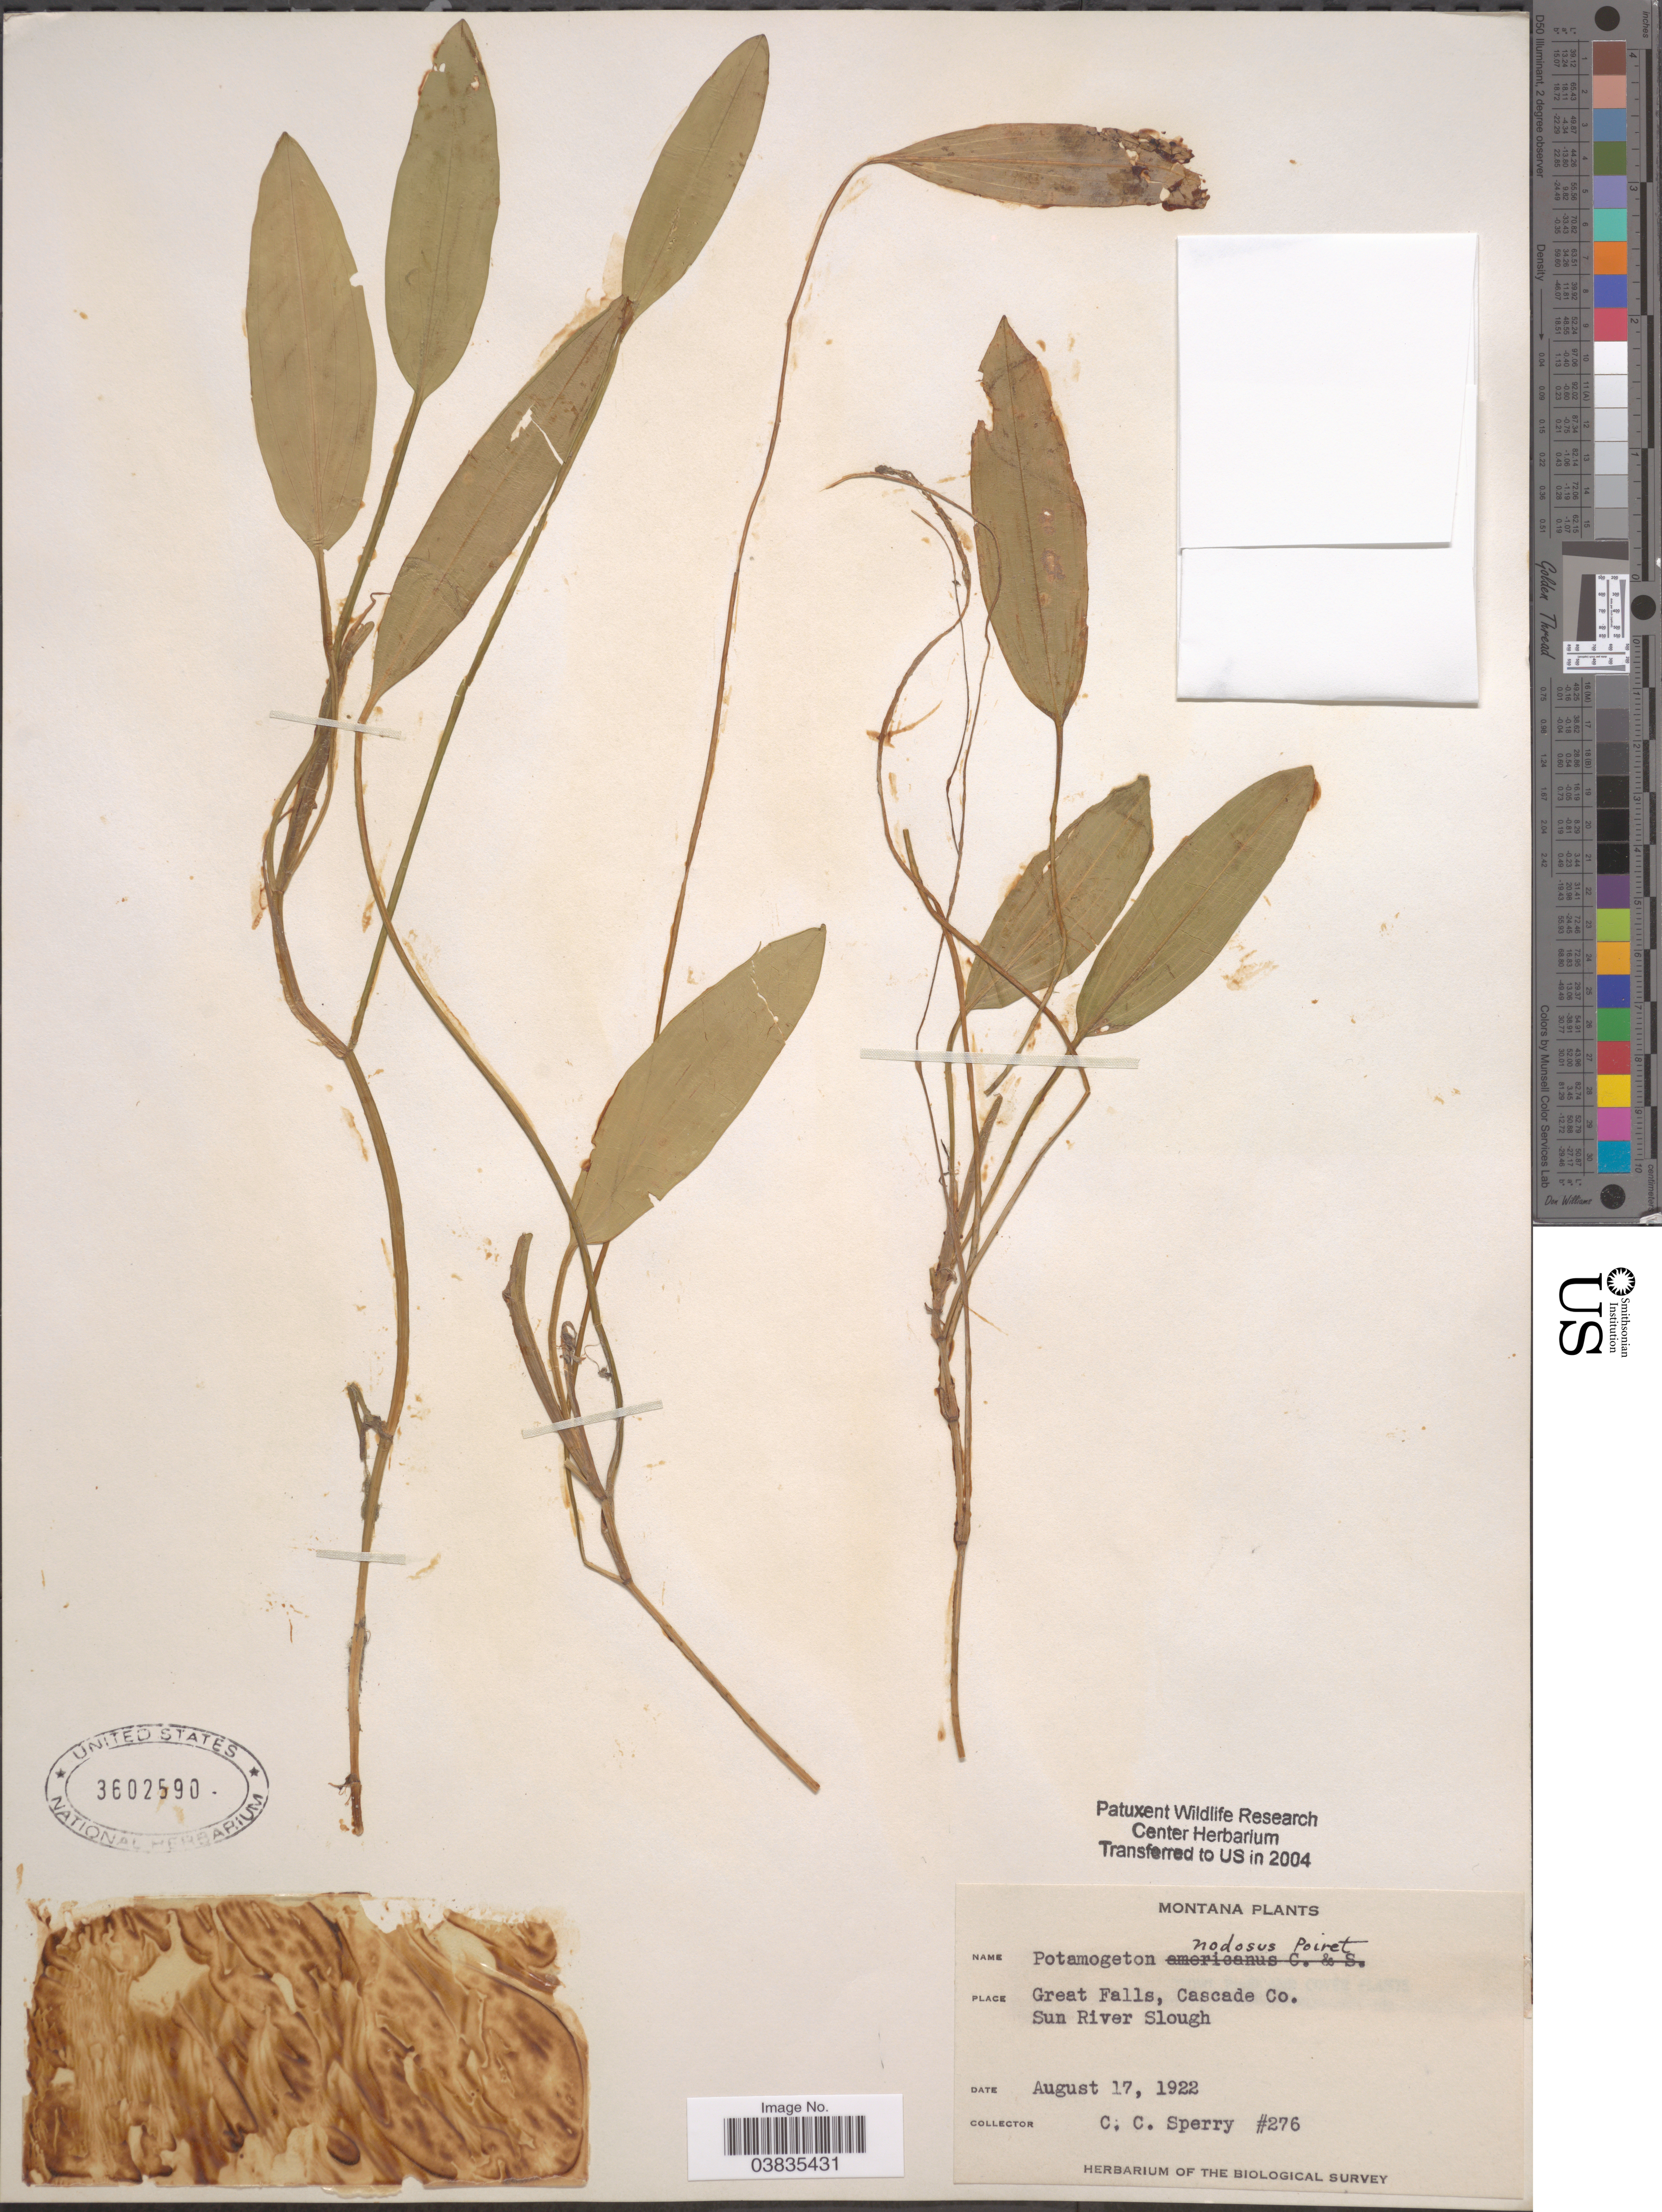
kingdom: Plantae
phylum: Tracheophyta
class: Liliopsida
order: Alismatales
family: Potamogetonaceae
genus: Potamogeton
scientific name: Potamogeton nodosus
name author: Poir.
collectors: C. C. Sperry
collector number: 276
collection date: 1922-08-17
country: United States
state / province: Montana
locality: Great Falls, Cascade Co. Sun River Slough.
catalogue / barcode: US 3602590